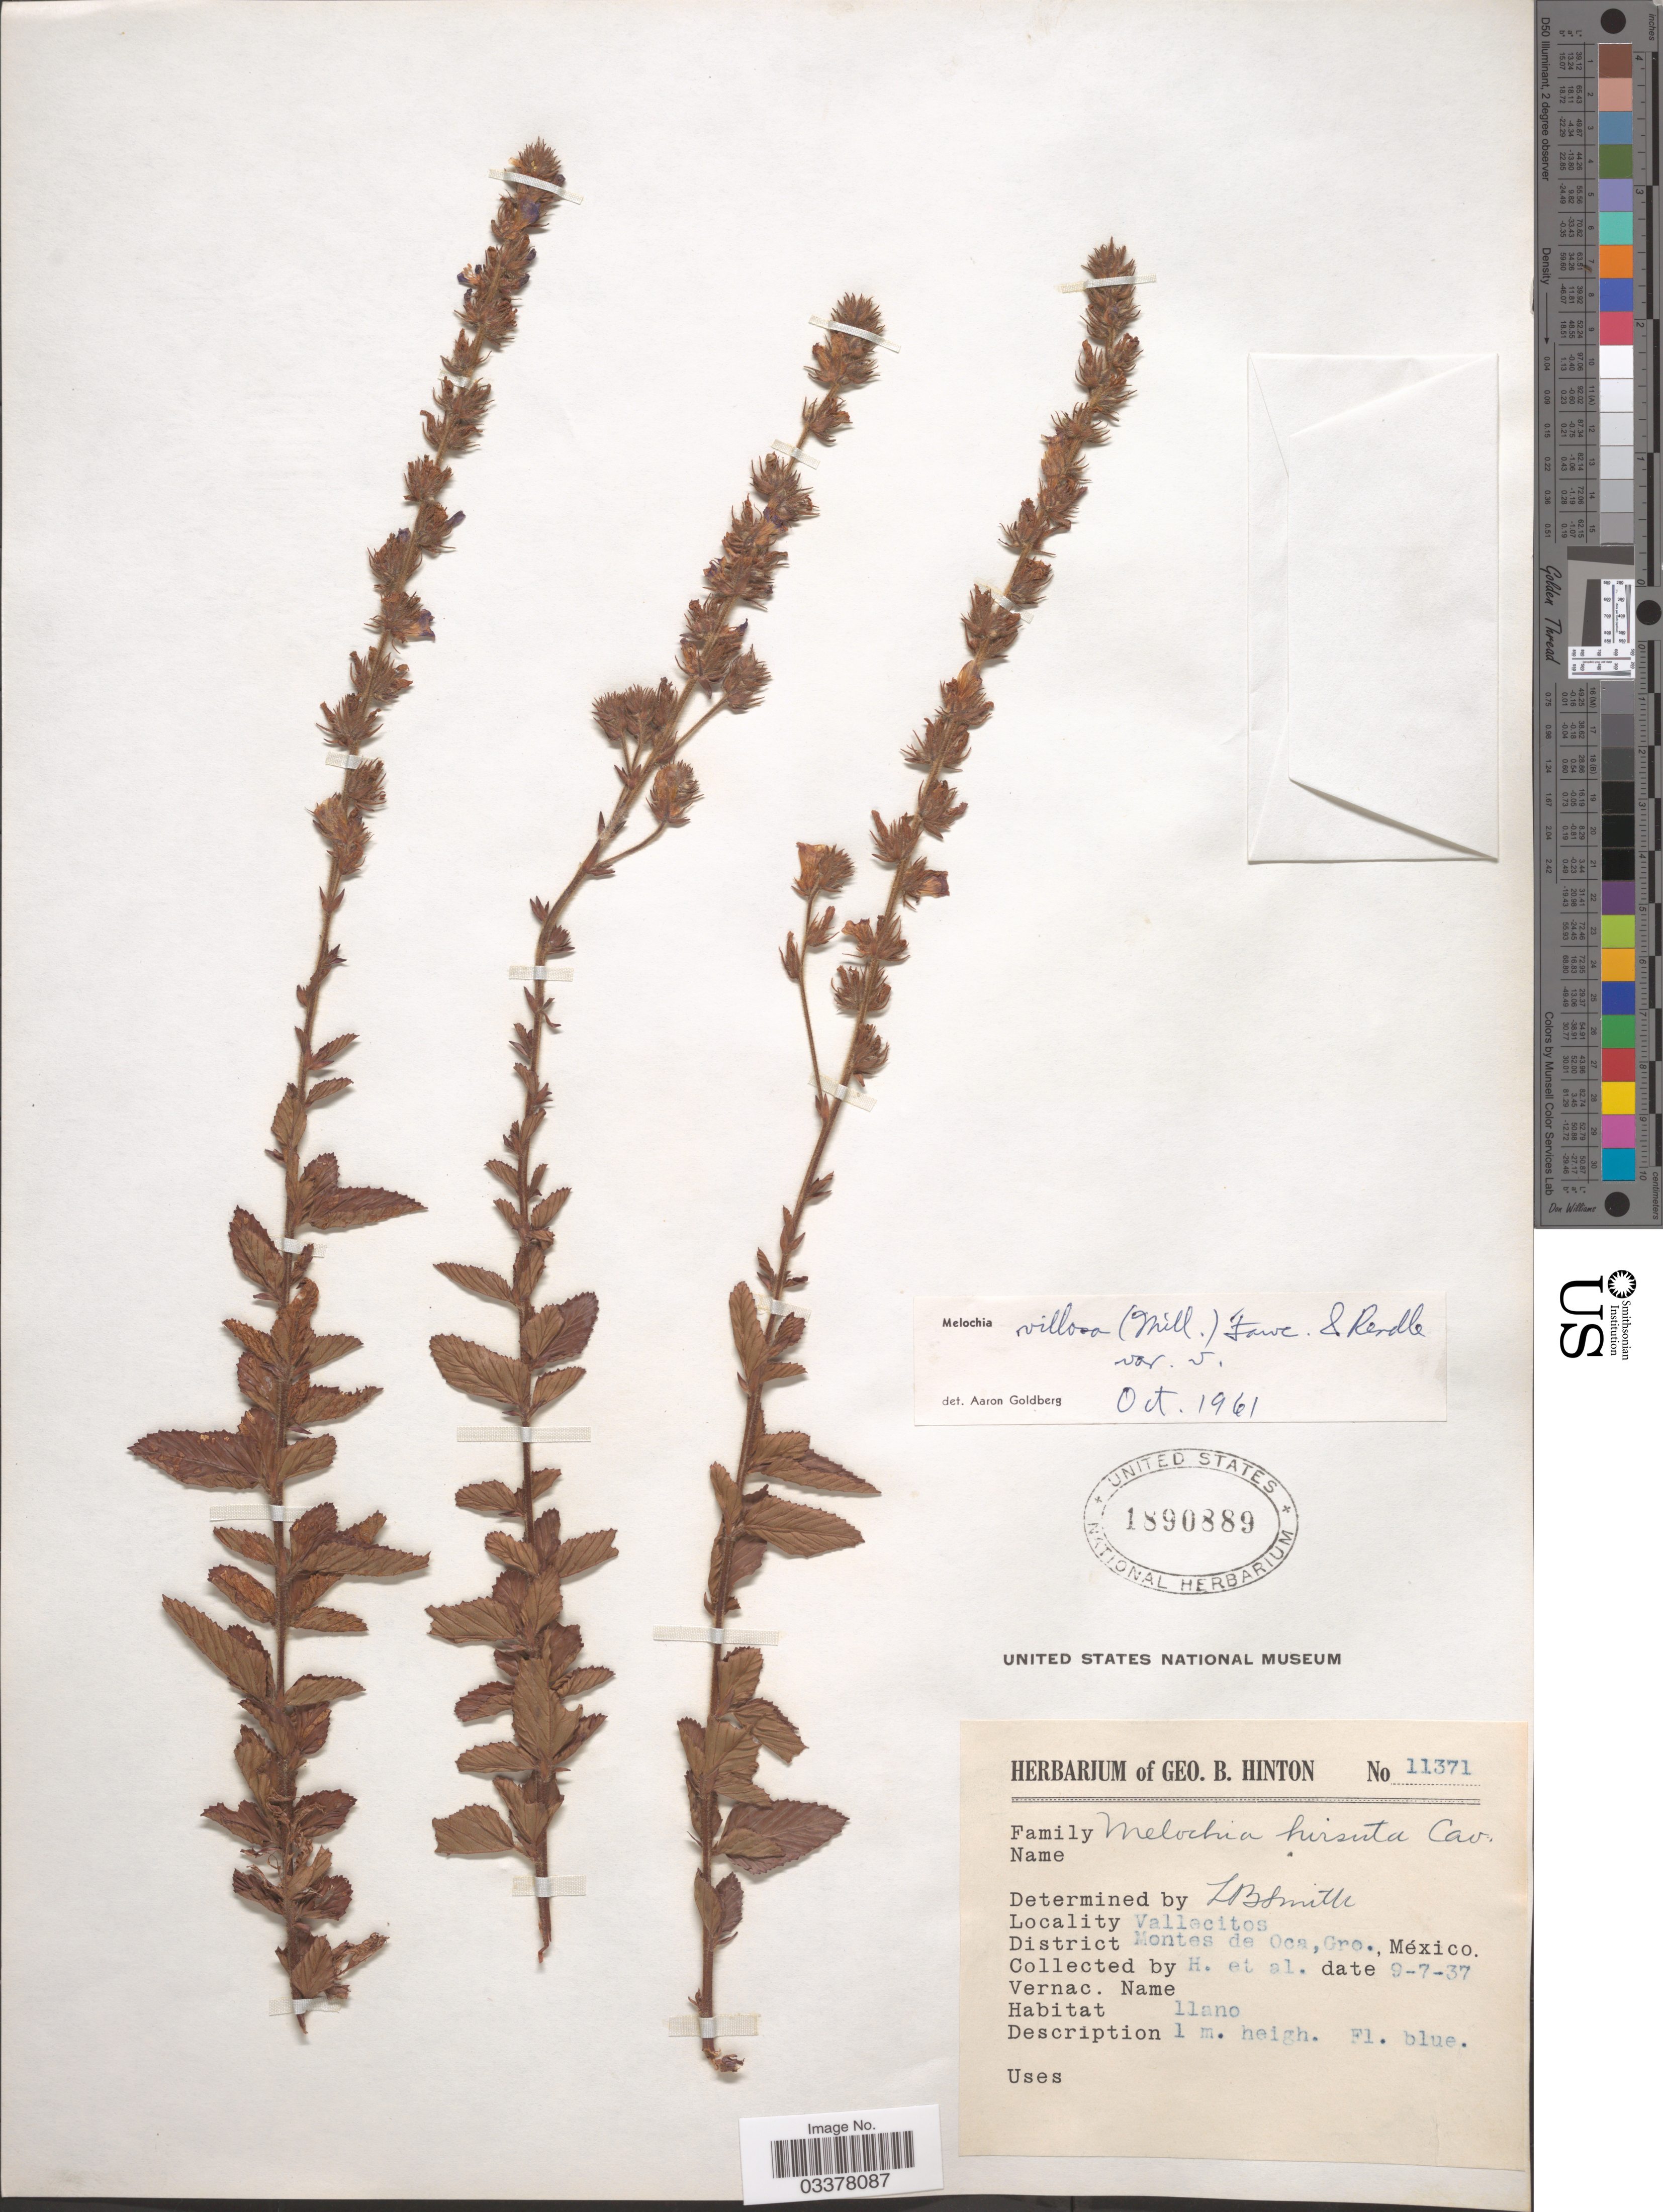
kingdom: Plantae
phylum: Tracheophyta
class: Magnoliopsida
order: Malvales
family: Malvaceae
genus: Melochia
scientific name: Melochia villosa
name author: (Mill.) Fawc. & Rendle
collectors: G. B. Hinton & et al.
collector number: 11371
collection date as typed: Transcribed d/m/y: 9/7/37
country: Mexico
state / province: Guerrero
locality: Vallecitos. District Montes de Oca.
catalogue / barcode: US 1890889